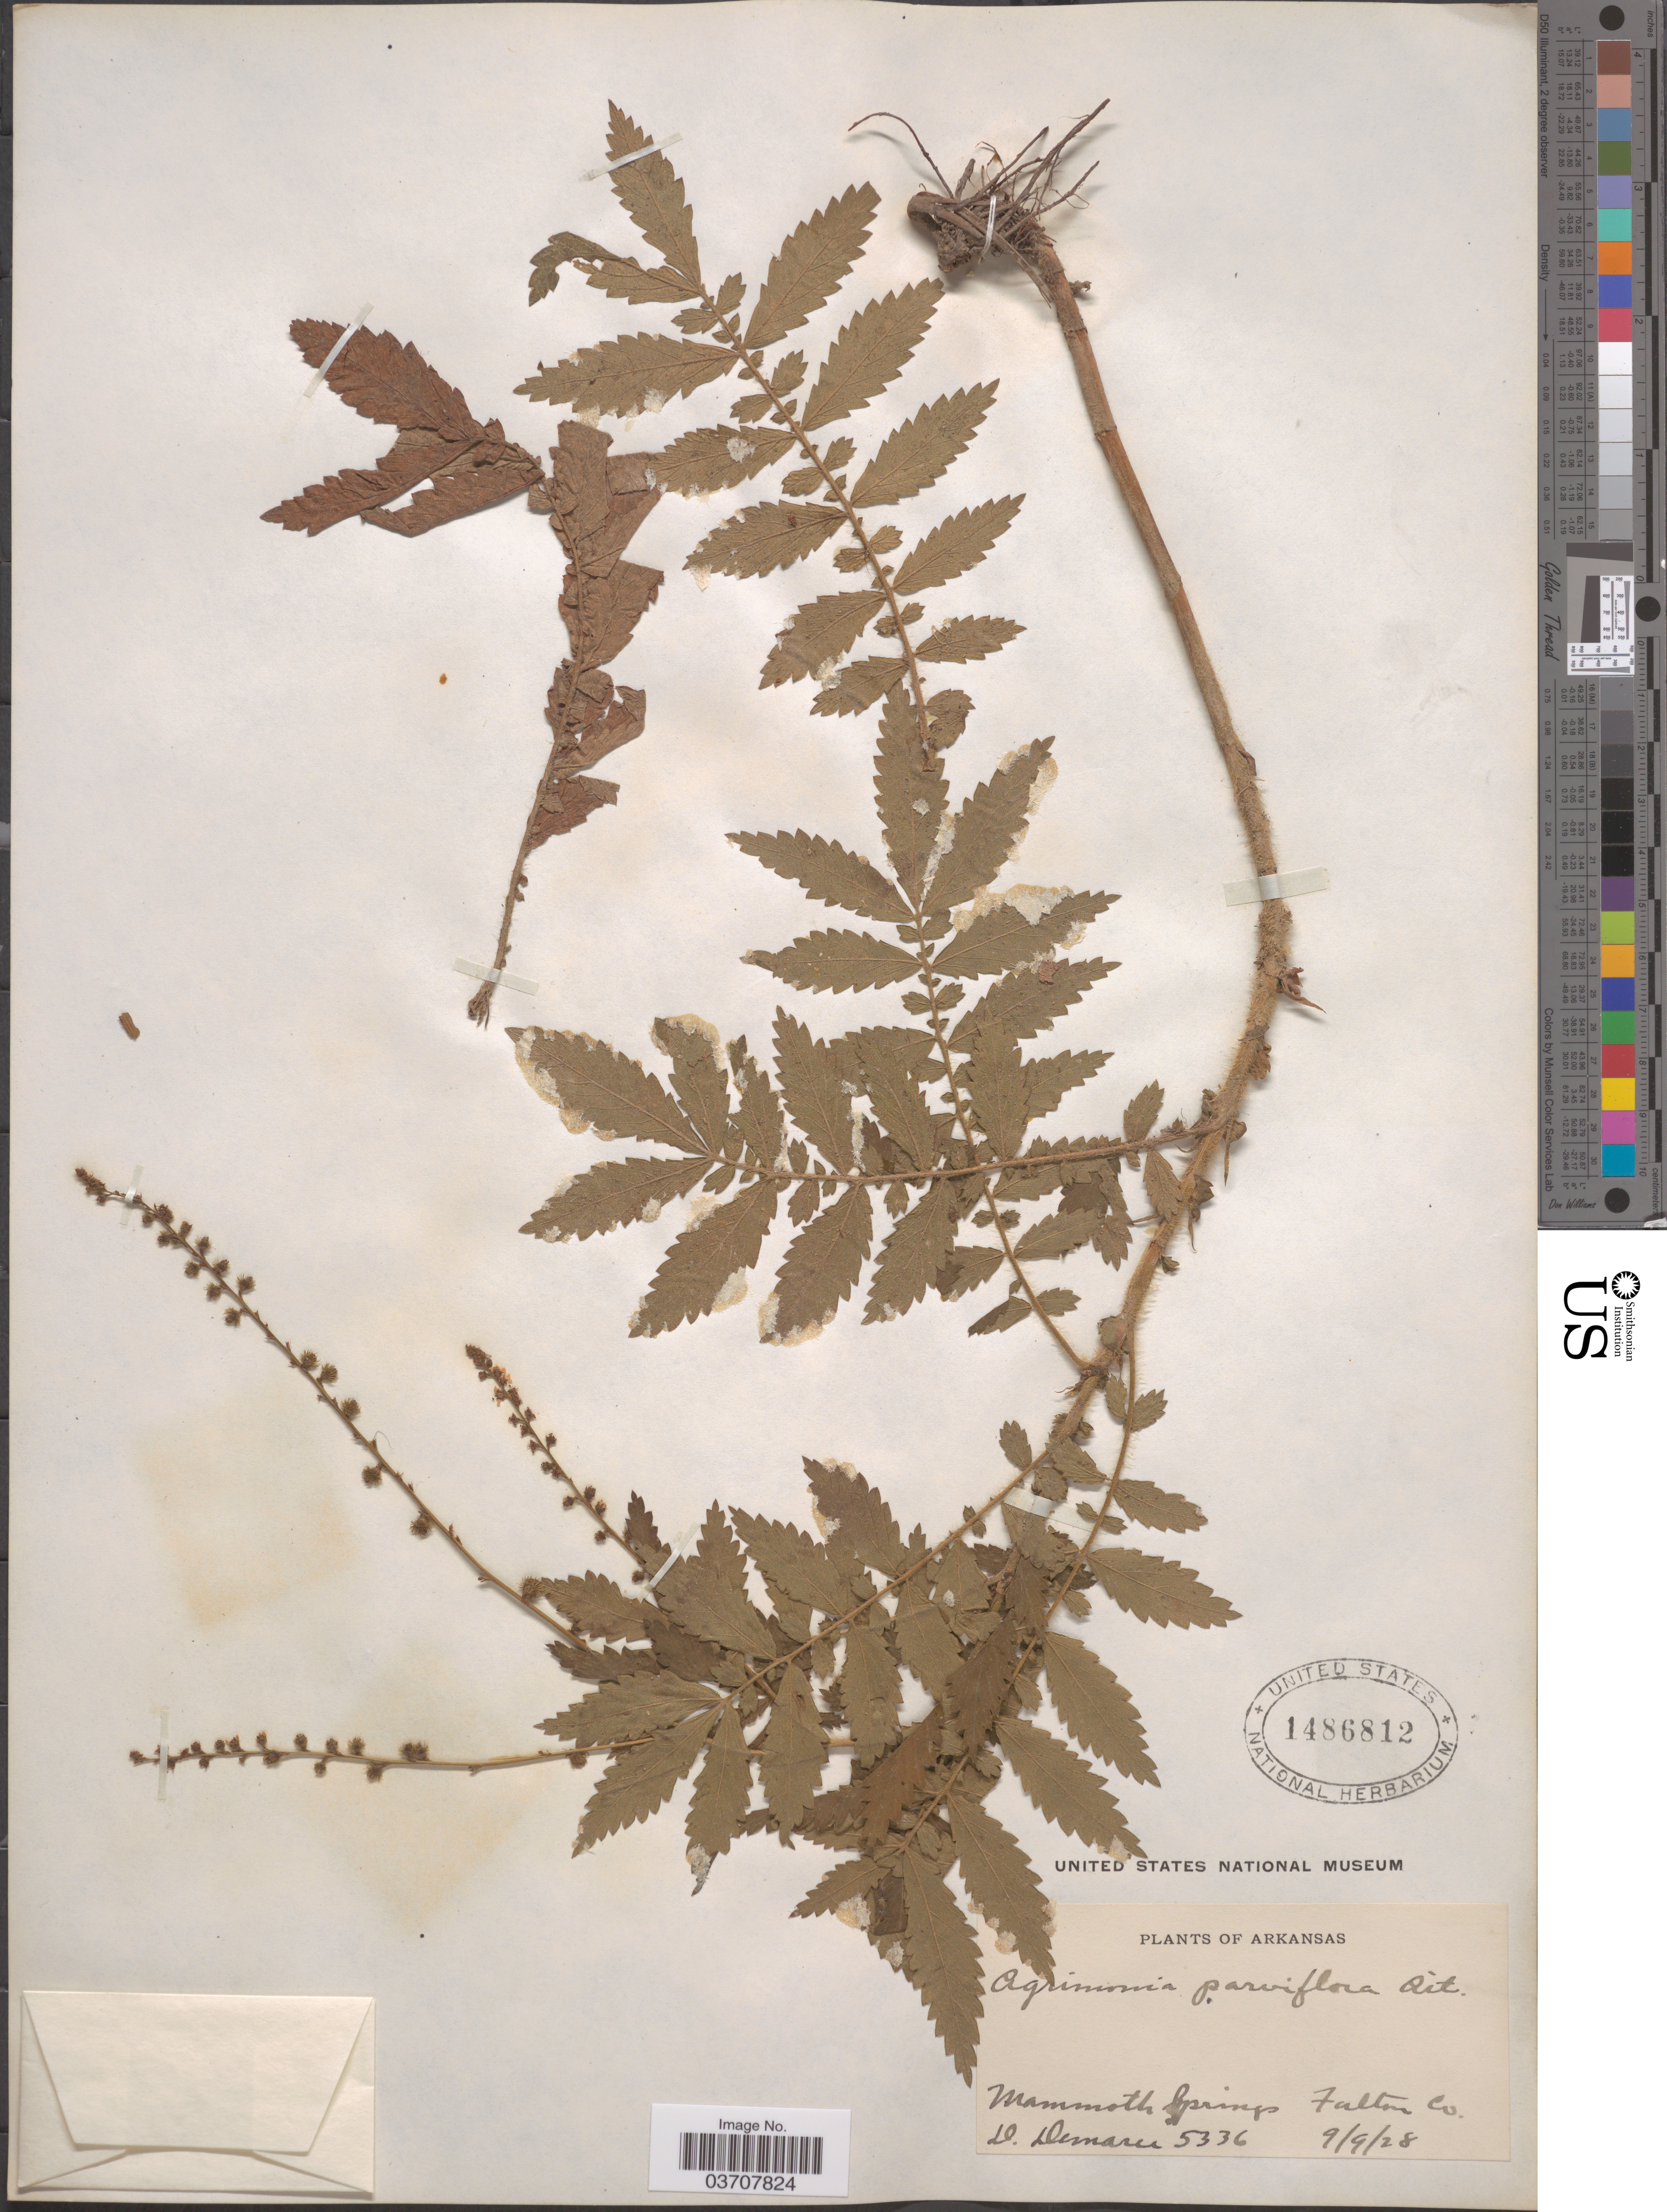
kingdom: Plantae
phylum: Tracheophyta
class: Magnoliopsida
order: Rosales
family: Rosaceae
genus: Agrimonia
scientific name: Agrimonia parviflora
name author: Aiton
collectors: D. Demaree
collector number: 5336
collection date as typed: Transcribed d/m/y: 9/9/28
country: United States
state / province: Arkansas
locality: Mammoth Springs, Fulton Co.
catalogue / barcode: US 1486812